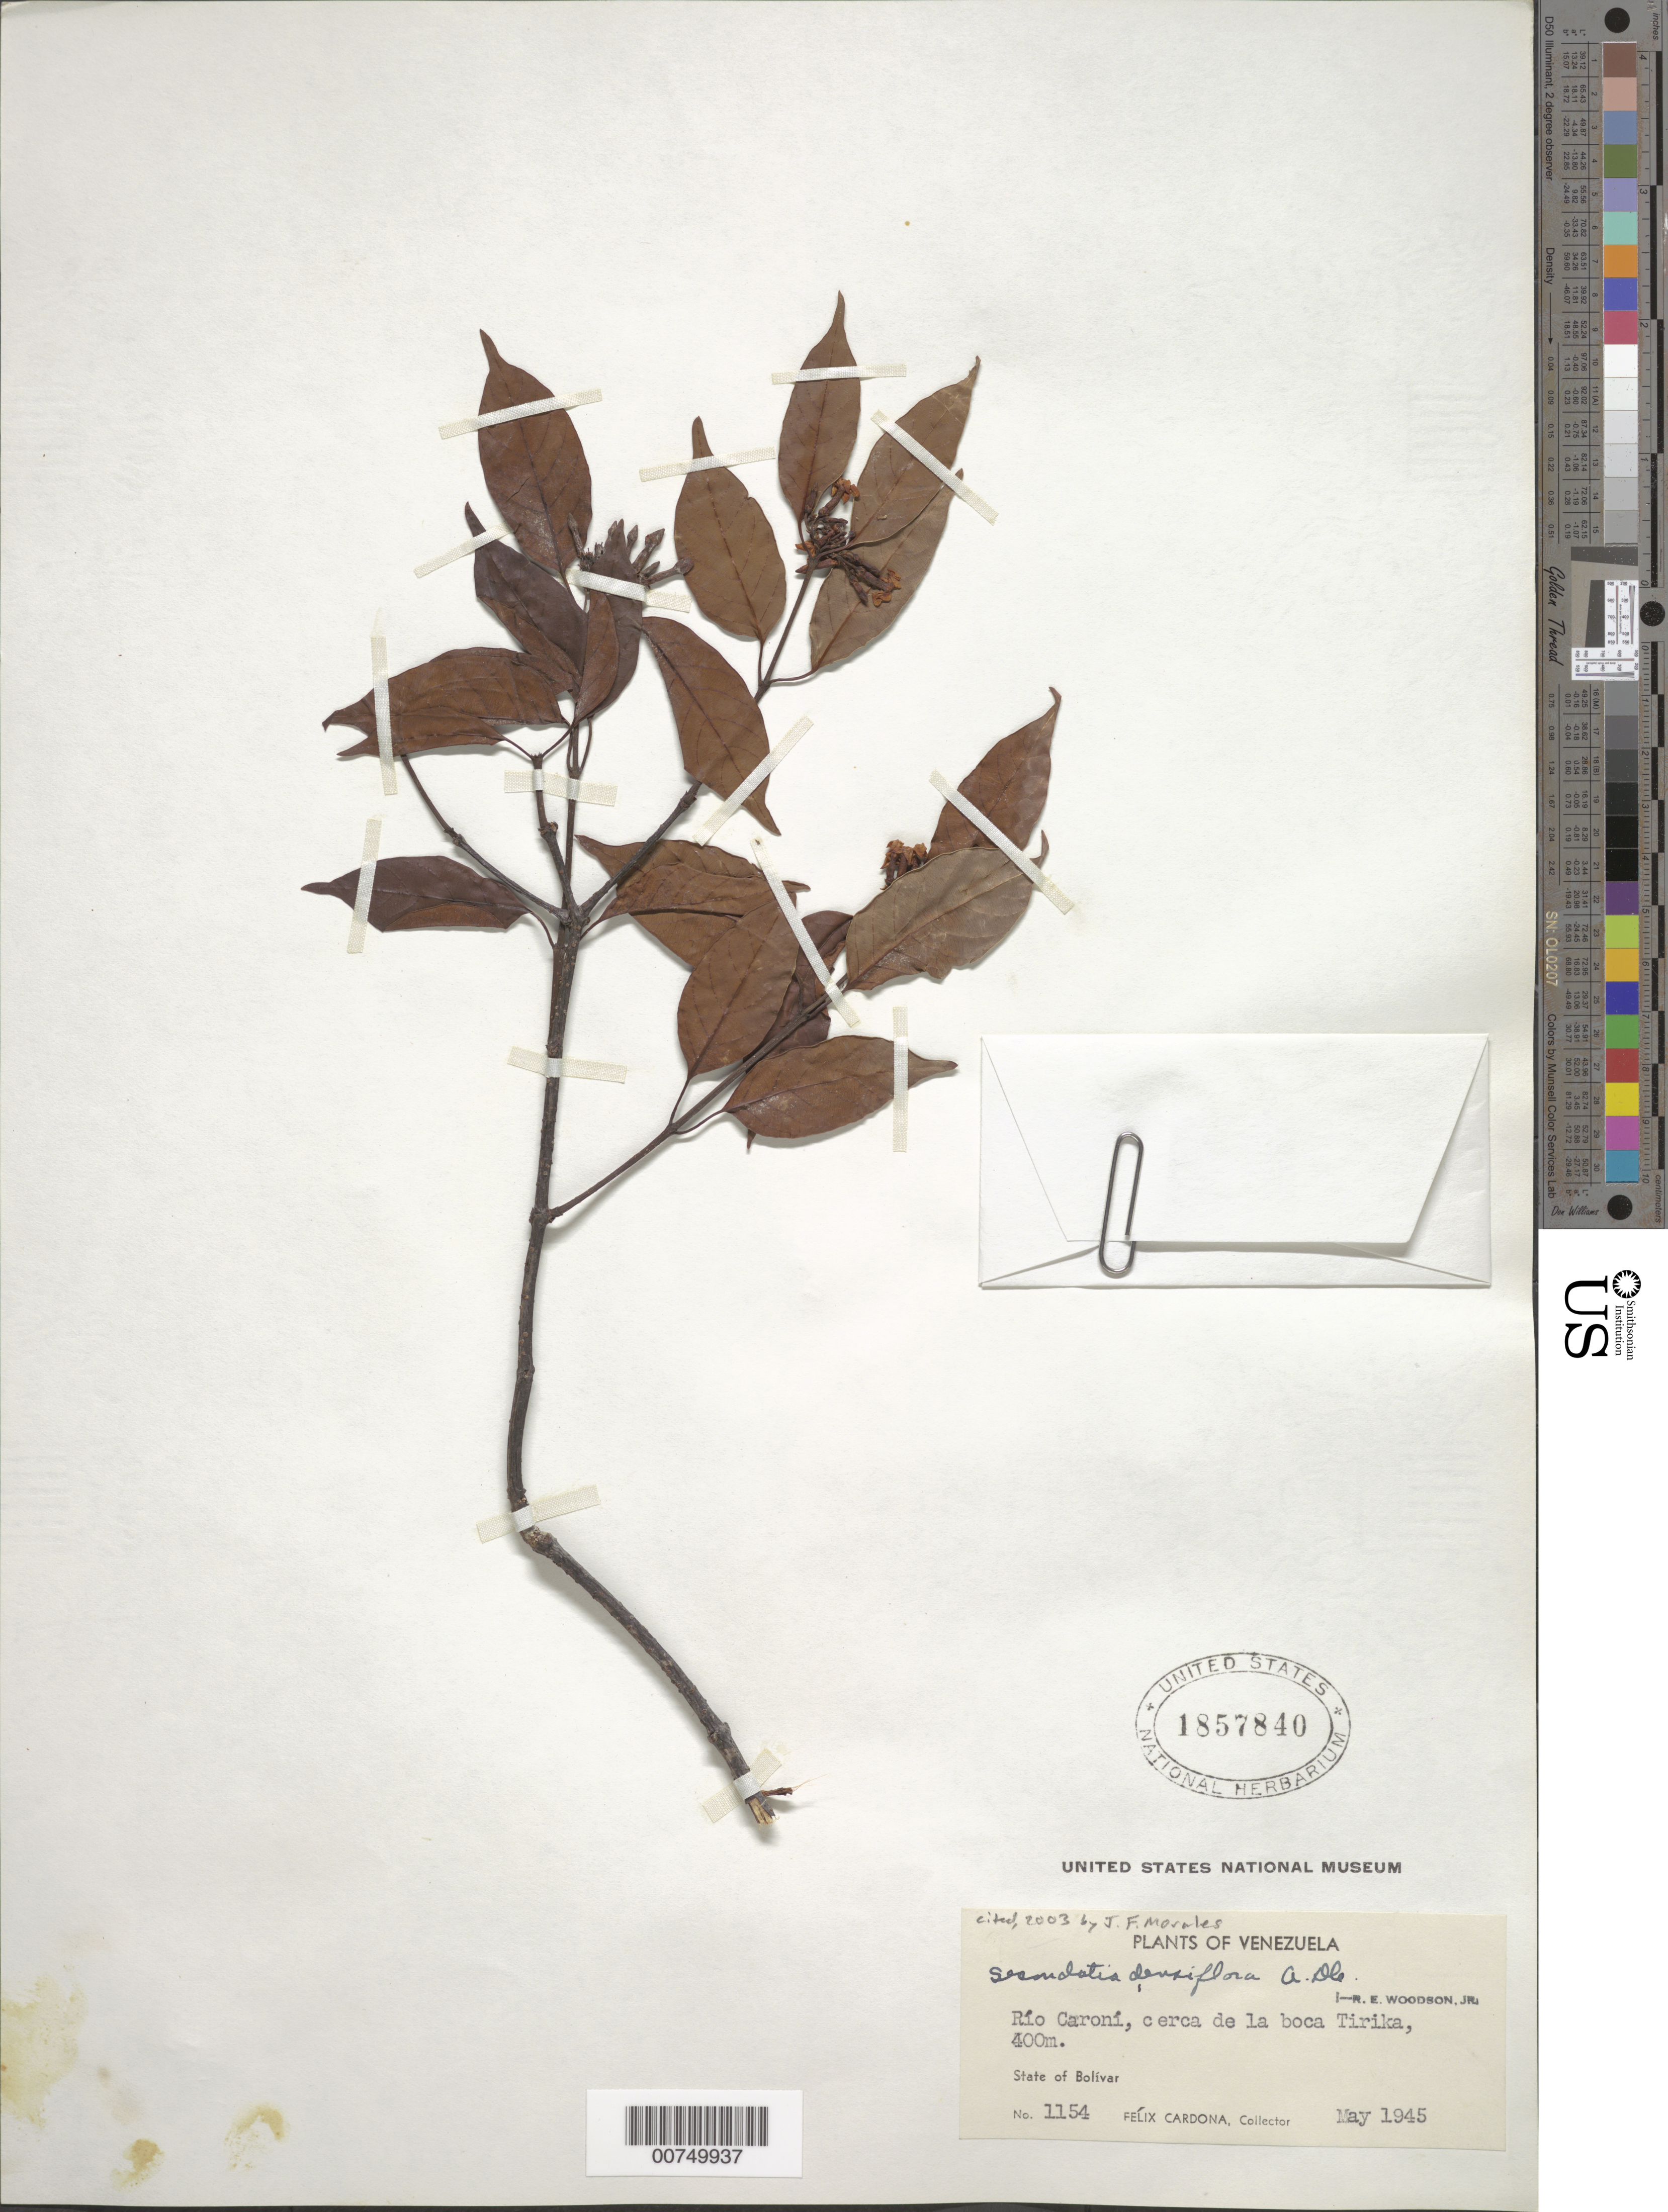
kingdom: Plantae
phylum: Tracheophyta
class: Magnoliopsida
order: Gentianales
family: Apocynaceae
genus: Secondatia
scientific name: Secondatia densiflora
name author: A. DC.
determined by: Woodson, R. E., Jr.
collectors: F. Cardona Puig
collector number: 1154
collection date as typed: May-45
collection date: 1945-05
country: Venezuela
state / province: Bolívar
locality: Río Caroní, Río Tírica (Guayana)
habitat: Near mouth of river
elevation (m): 400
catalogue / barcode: US 1857840